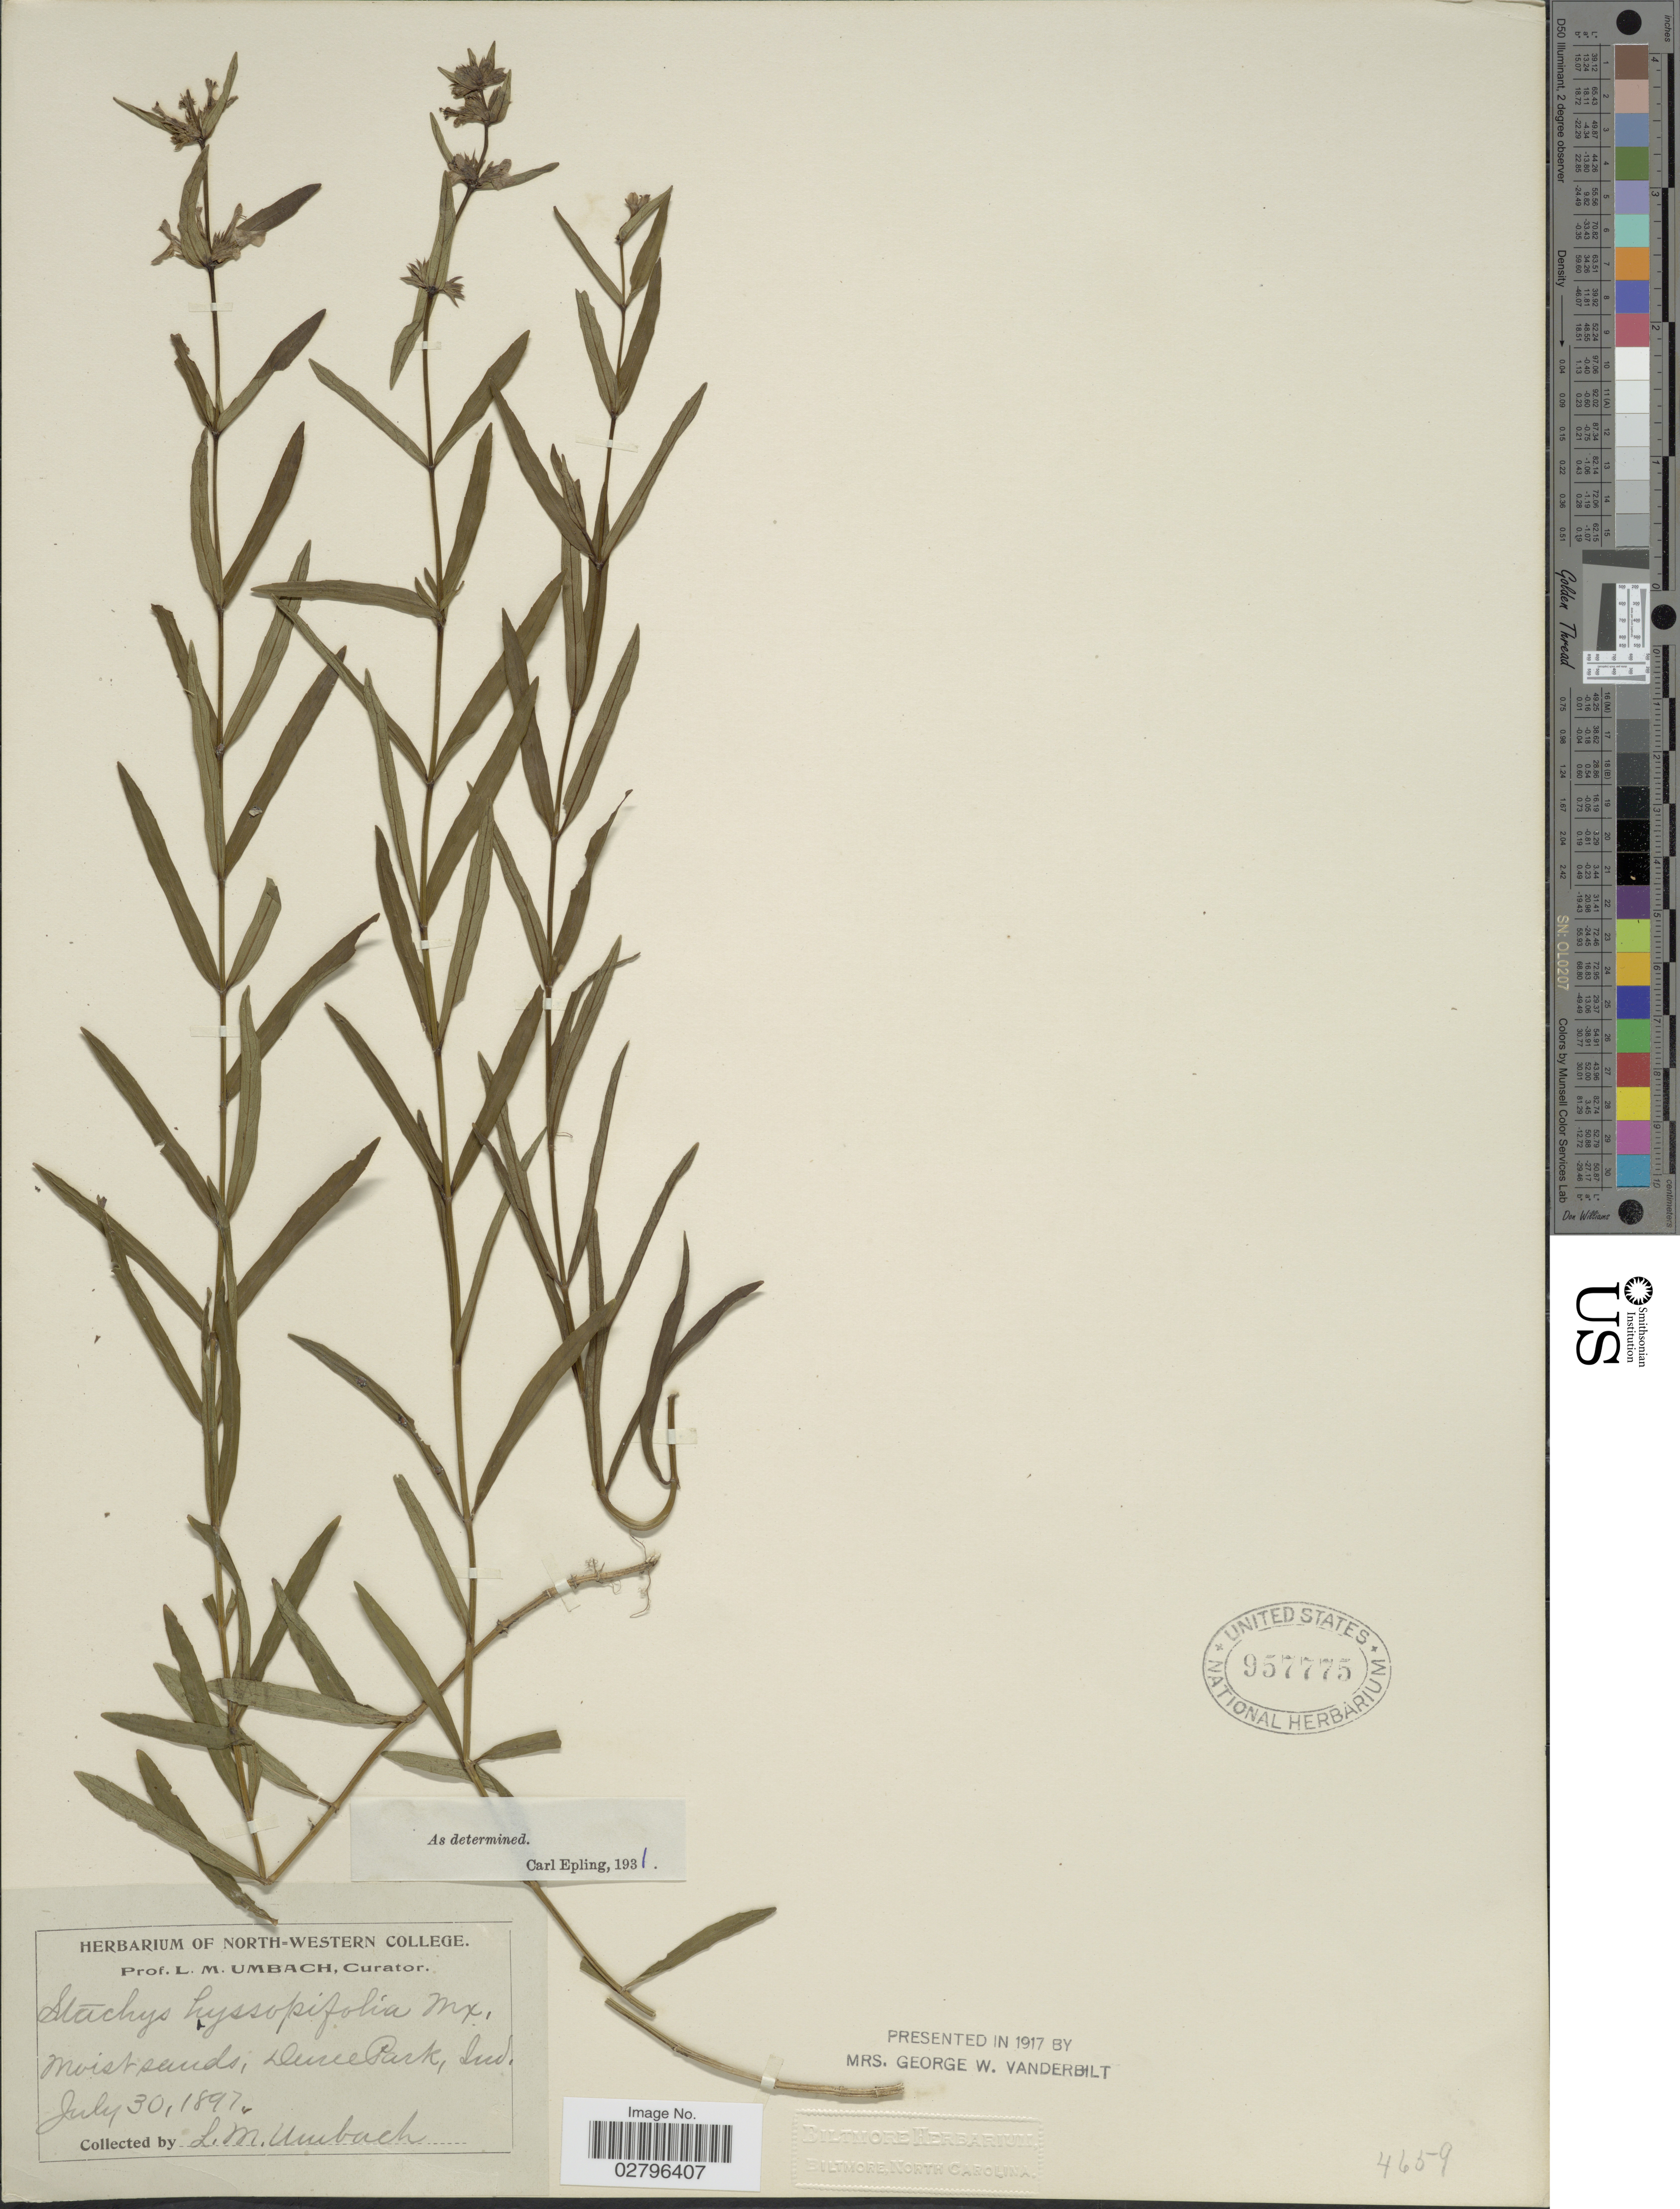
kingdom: Plantae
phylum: Tracheophyta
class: Magnoliopsida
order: Lamiales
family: Lamiaceae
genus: Stachys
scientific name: Stachys hyssopifolia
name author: Michx.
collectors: L. M. Umbach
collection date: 1897-07-30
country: United States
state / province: Indiana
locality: Dune Park.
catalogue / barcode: US 957775